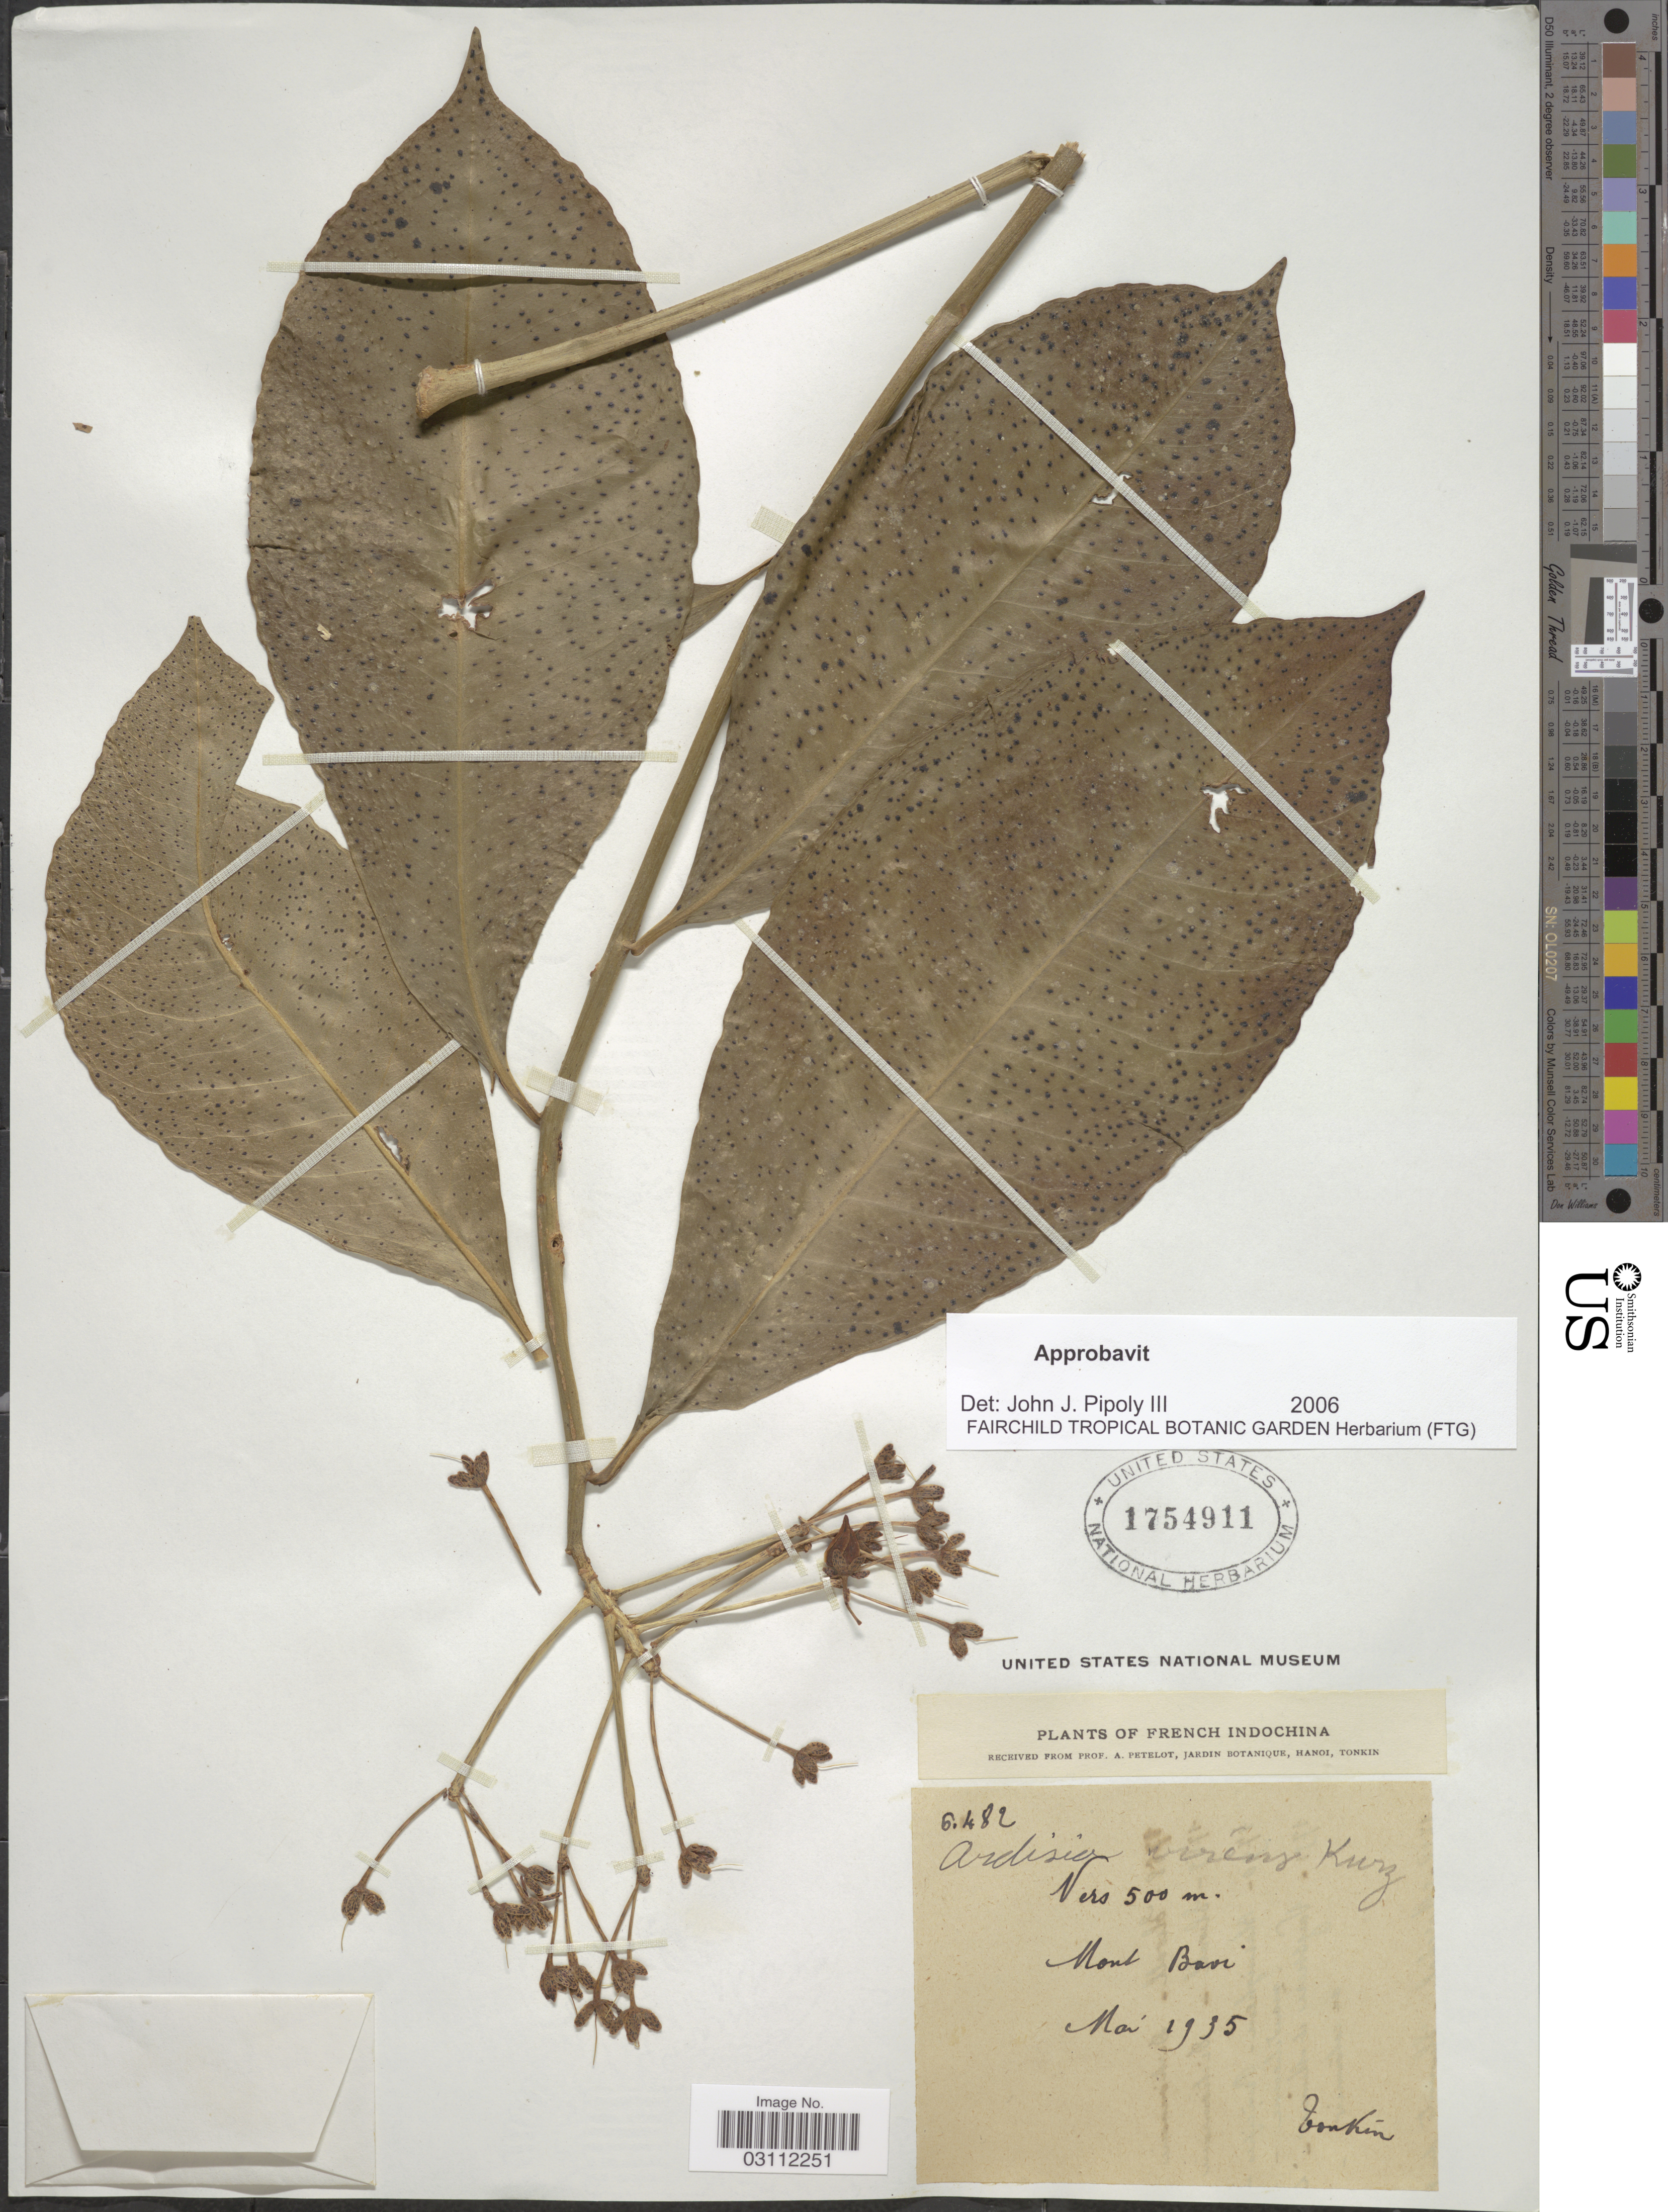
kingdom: Plantae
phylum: Tracheophyta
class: Magnoliopsida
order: Ericales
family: Primulaceae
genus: Ardisia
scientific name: Ardisia virens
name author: Kurz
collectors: A. Petelot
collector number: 6482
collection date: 1935-05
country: Vietnam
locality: French Indochina. Mont Bavi.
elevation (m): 500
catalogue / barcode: US 1754911